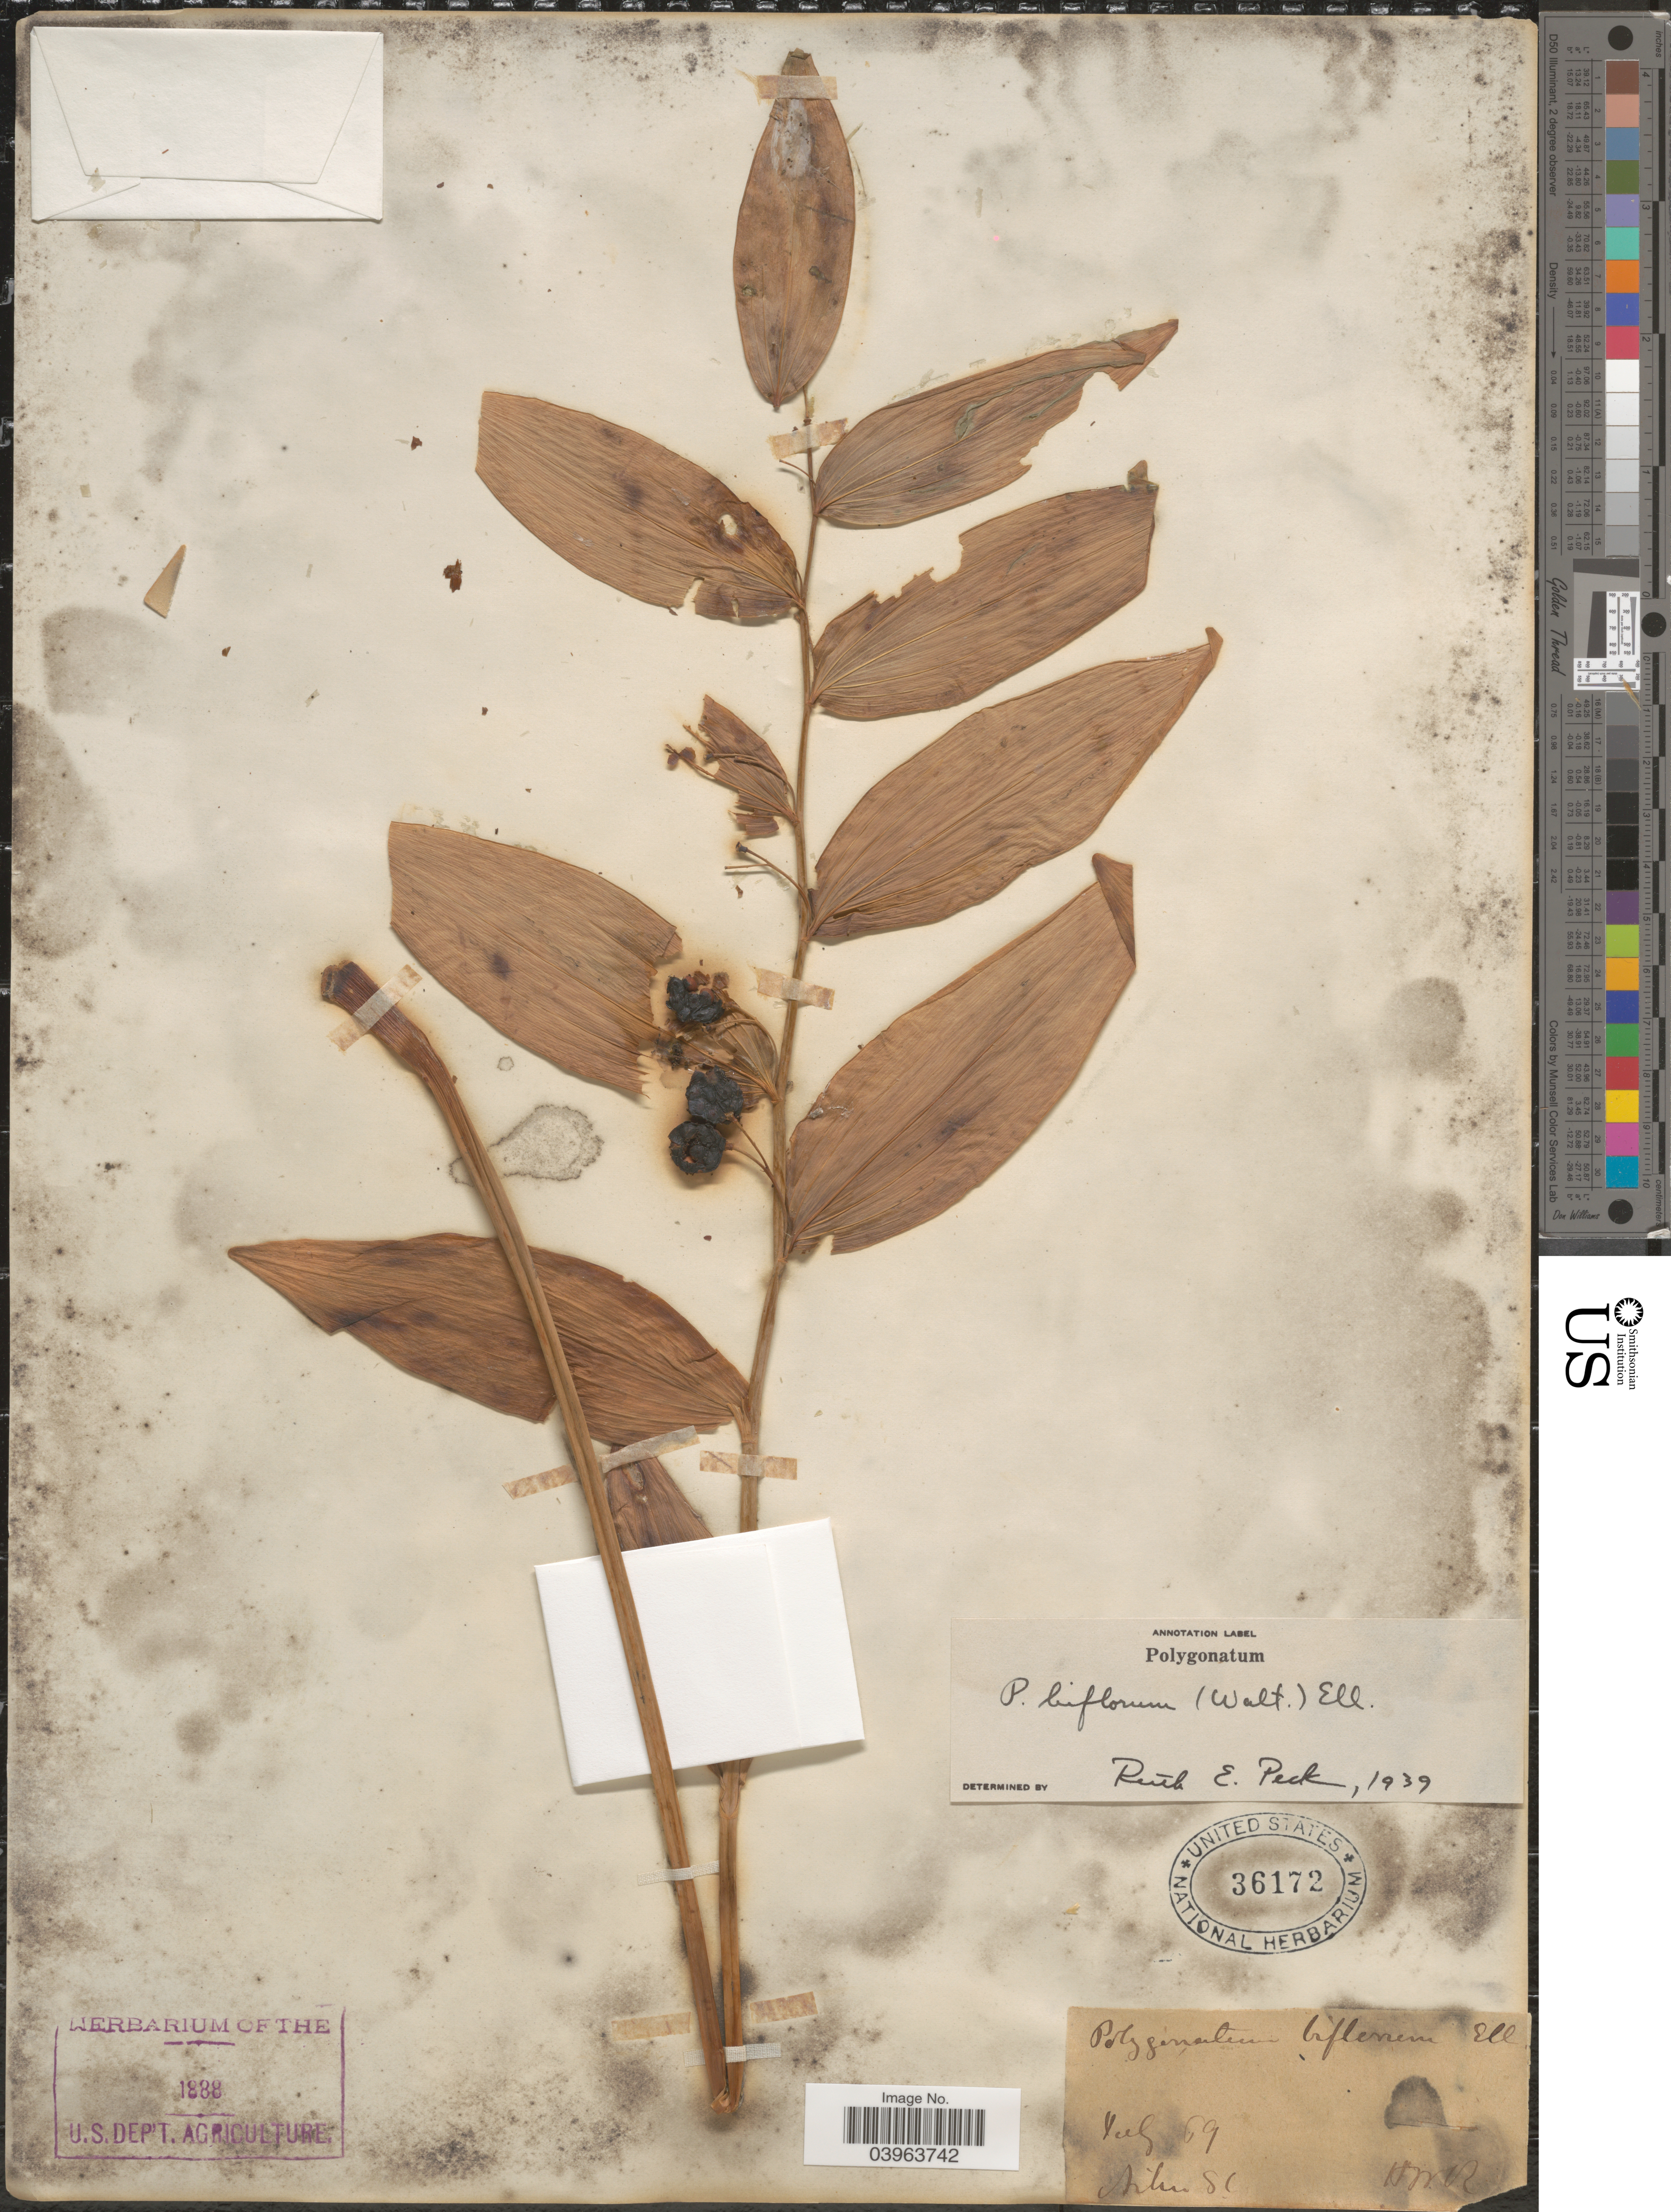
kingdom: Plantae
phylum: Tracheophyta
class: Liliopsida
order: Asparagales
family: Asparagaceae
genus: Polygonatum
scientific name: Polygonatum biflorum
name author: (Walter) Elliott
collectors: H. W. R.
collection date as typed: Transcribed d/m/y: /7/69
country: United States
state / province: South Carolina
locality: Aiken.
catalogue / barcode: US 36172